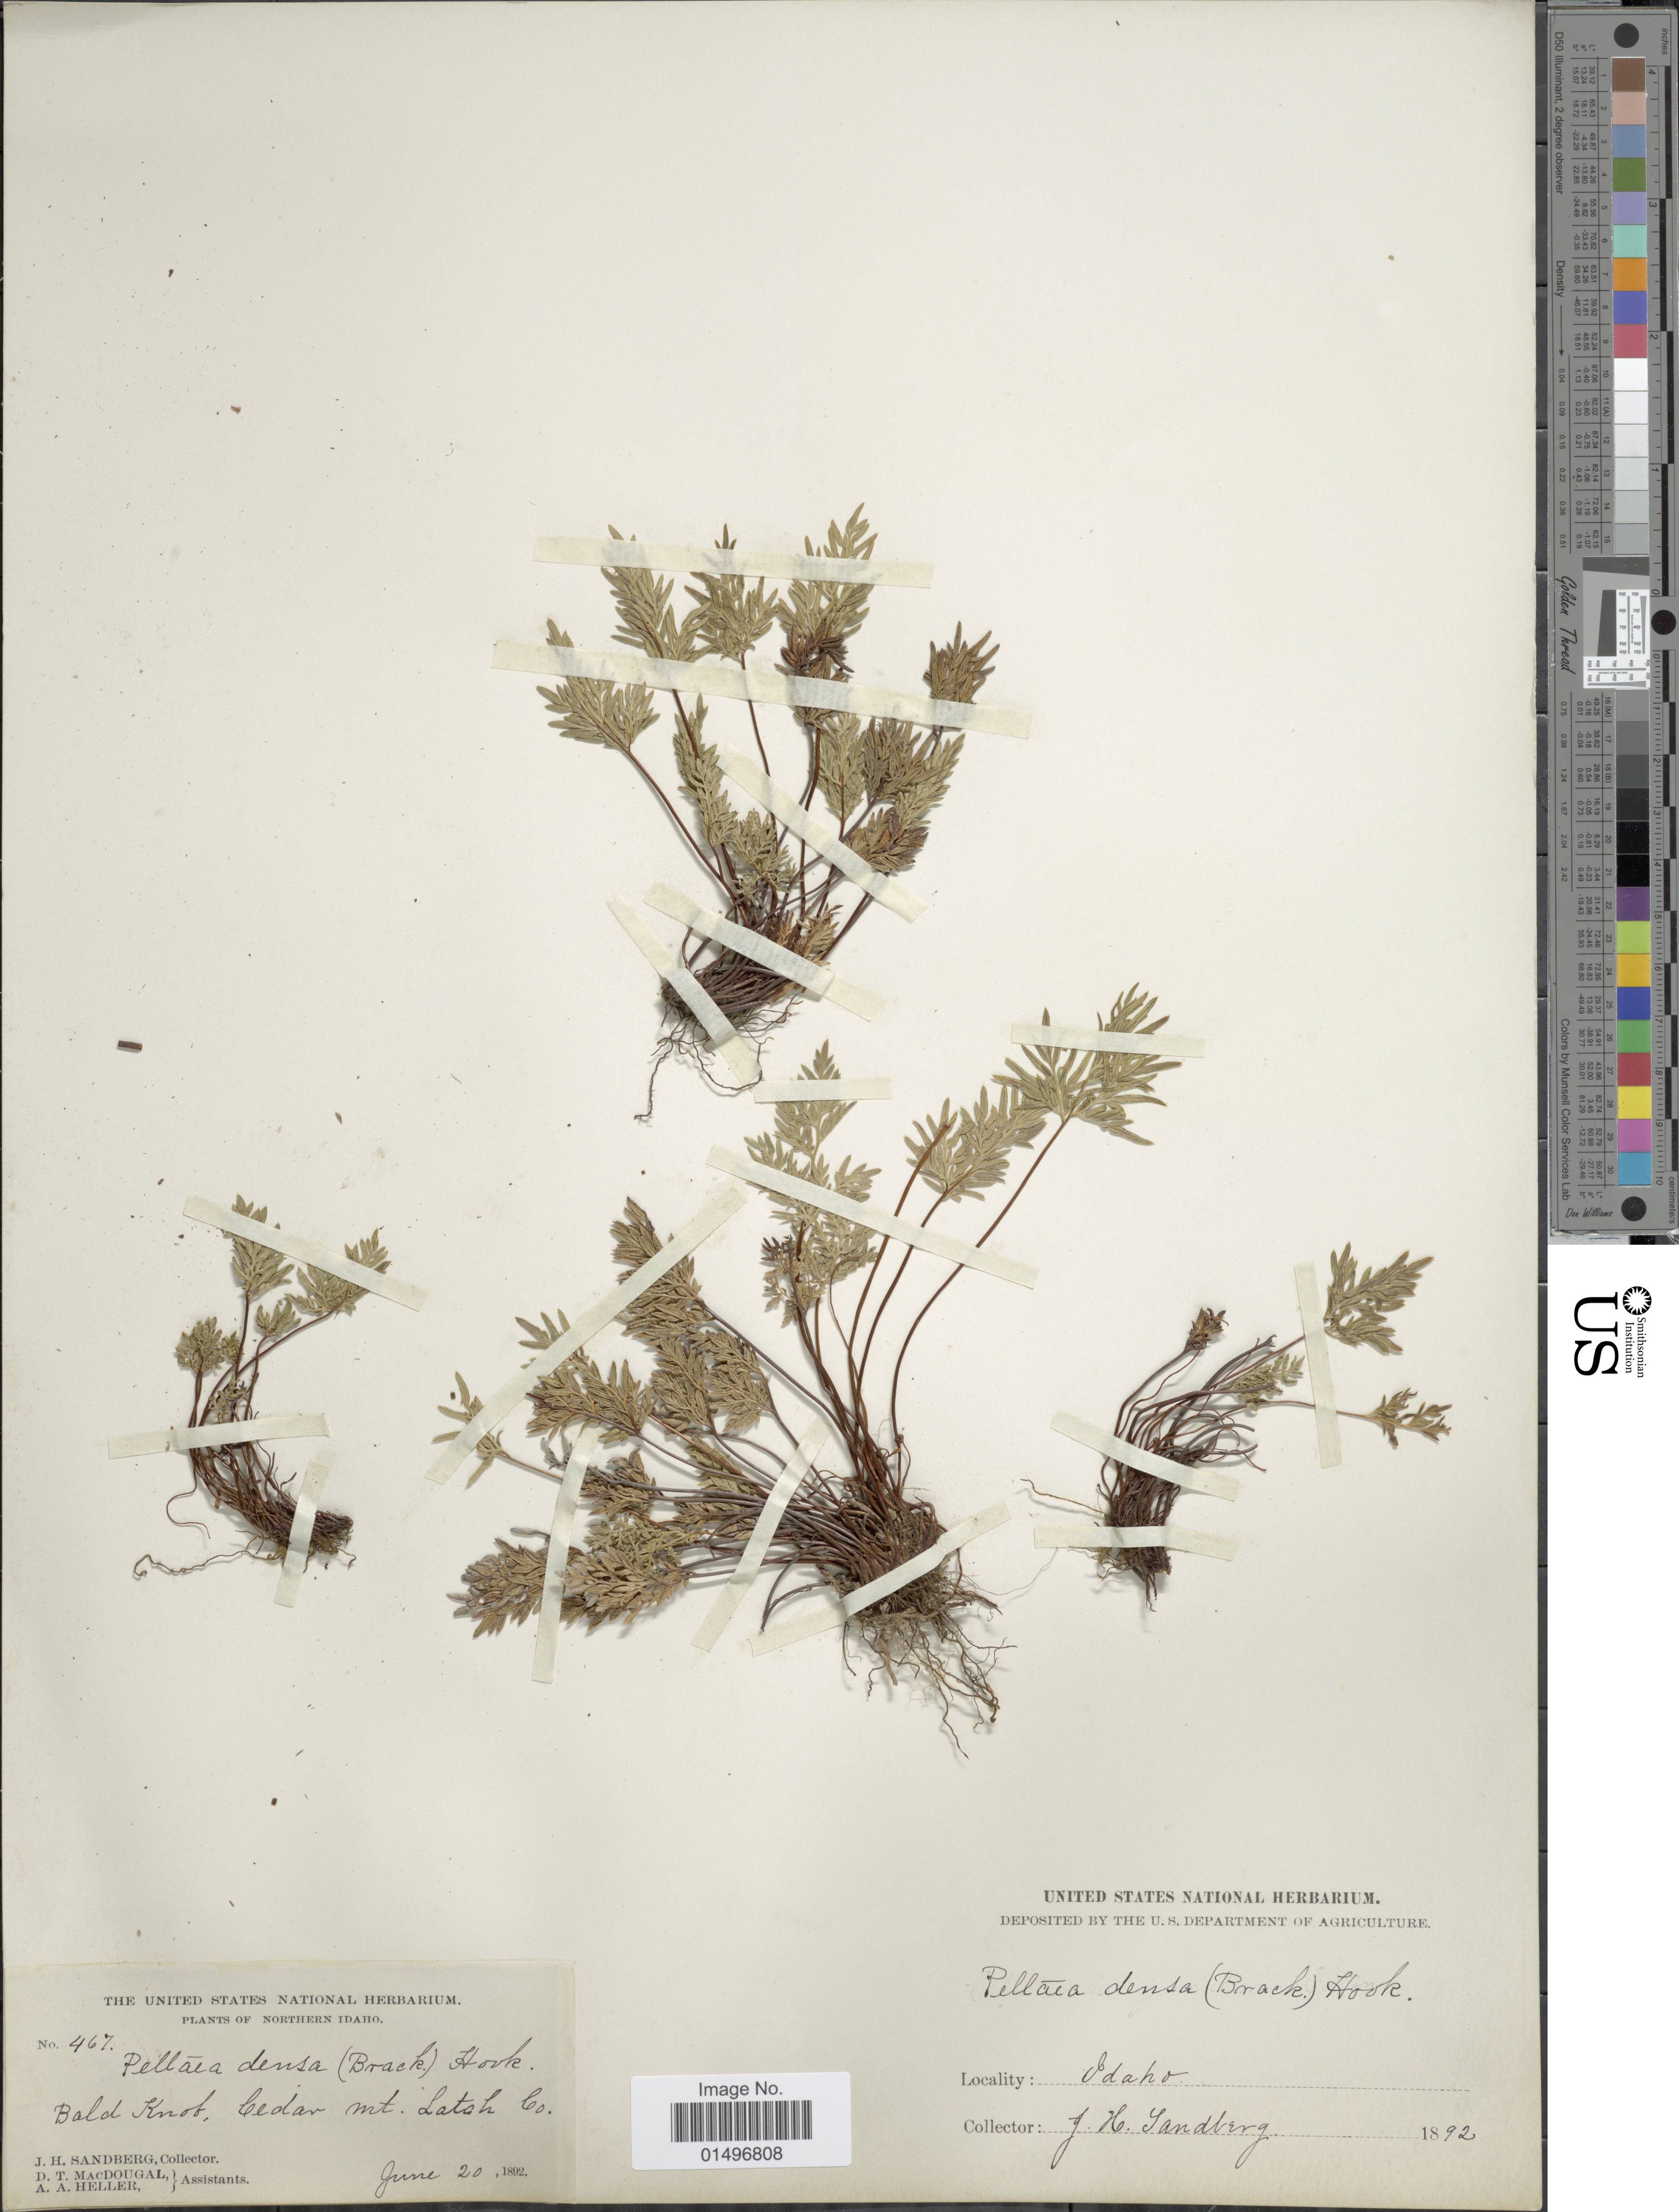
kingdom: Plantae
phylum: Tracheophyta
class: Polypodiopsida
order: Polypodiales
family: Pteridaceae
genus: Aspidotis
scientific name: Aspidotis densa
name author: (Brack.) Lellinger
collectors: J. H. Sandberg, D. T. MacDougal & A. A. Heller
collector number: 467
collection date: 1892-06-20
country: United States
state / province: Idaho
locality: Northern Idaho, Bald Knob, Cedar Mt. Latah Co.